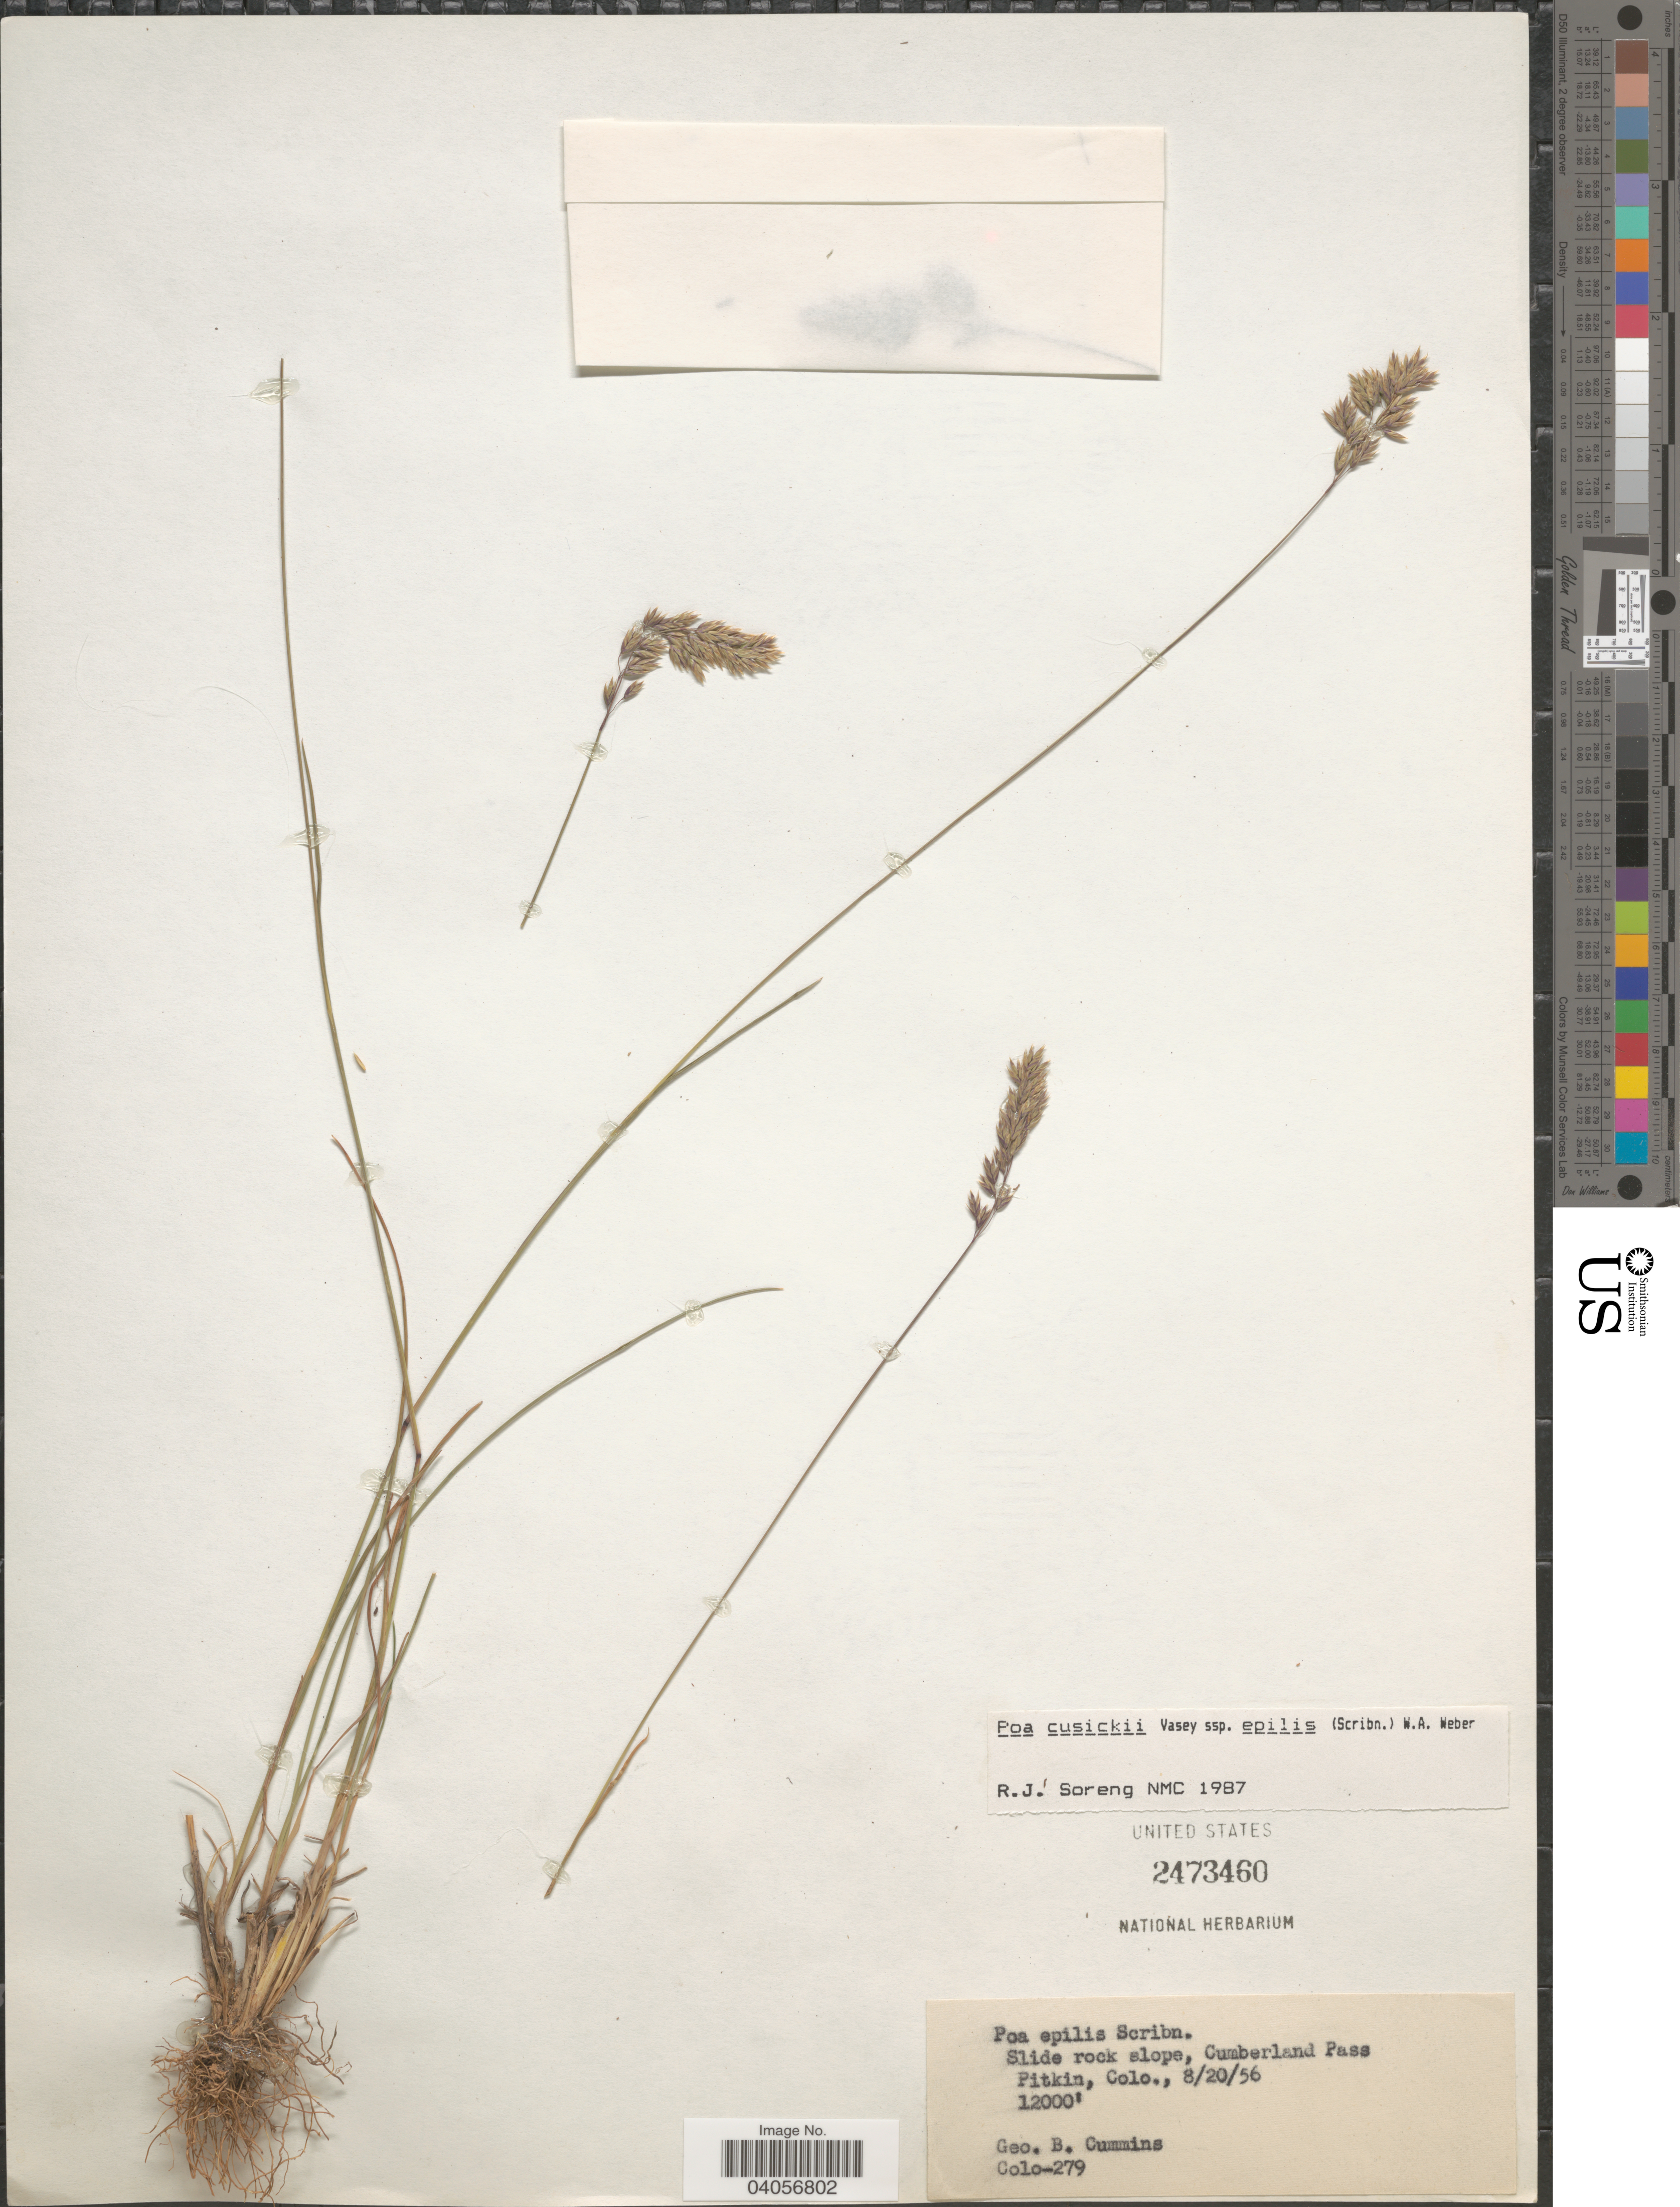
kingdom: Plantae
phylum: Tracheophyta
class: Liliopsida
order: Poales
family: Poaceae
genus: Poa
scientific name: Poa cusickii subsp. epilis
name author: (Scribn.) W.A. Weber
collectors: G. Cummins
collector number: Colo-279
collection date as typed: Transcribed d/m/y: 20/8/56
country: United States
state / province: Colorado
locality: Slide rock slope, Cumberland Pass. Pitkin.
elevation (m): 3658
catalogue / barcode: US 2473460